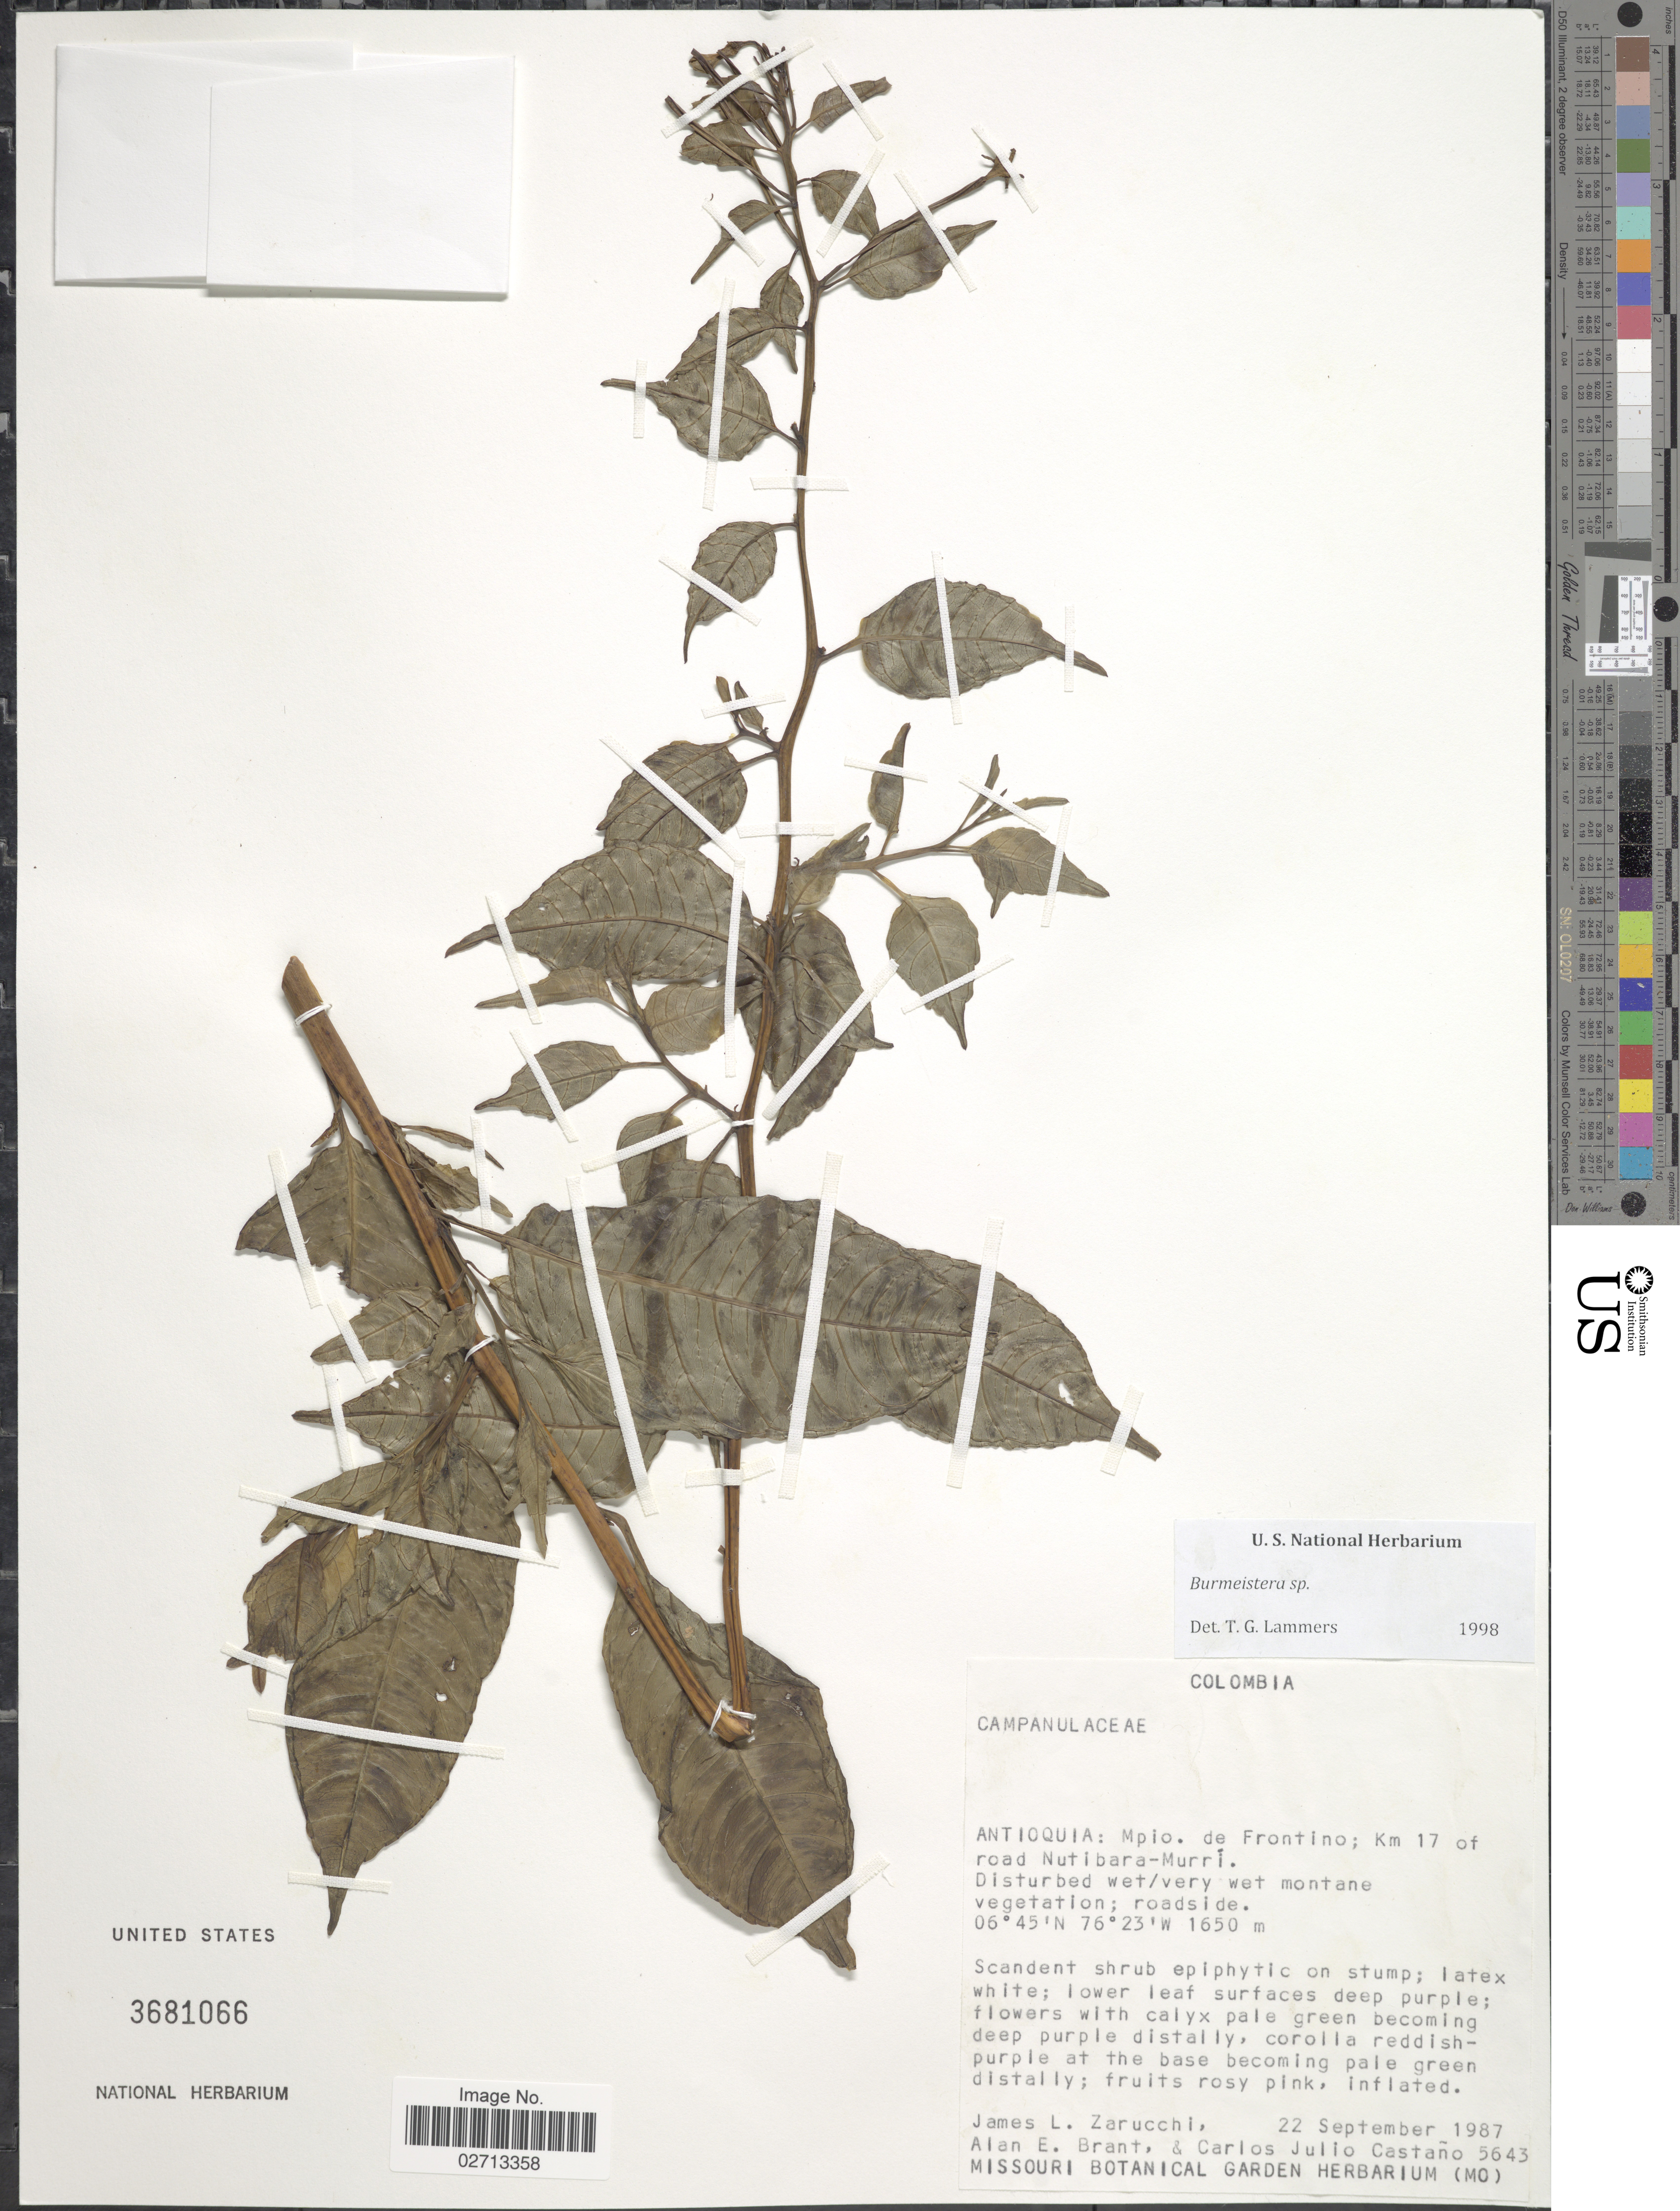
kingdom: Plantae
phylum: Tracheophyta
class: Magnoliopsida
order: Asterales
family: Campanulaceae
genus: Burmeistera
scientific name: Burmeistera sp.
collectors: J. L. Zarucchi, A. Brant & C. Castaño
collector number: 5643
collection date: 1987-09-22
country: Colombia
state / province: Antioquia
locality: Mpio. de Frontino; Km 17 of road Nutibara-Murrí.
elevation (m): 1650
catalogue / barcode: US 3681066